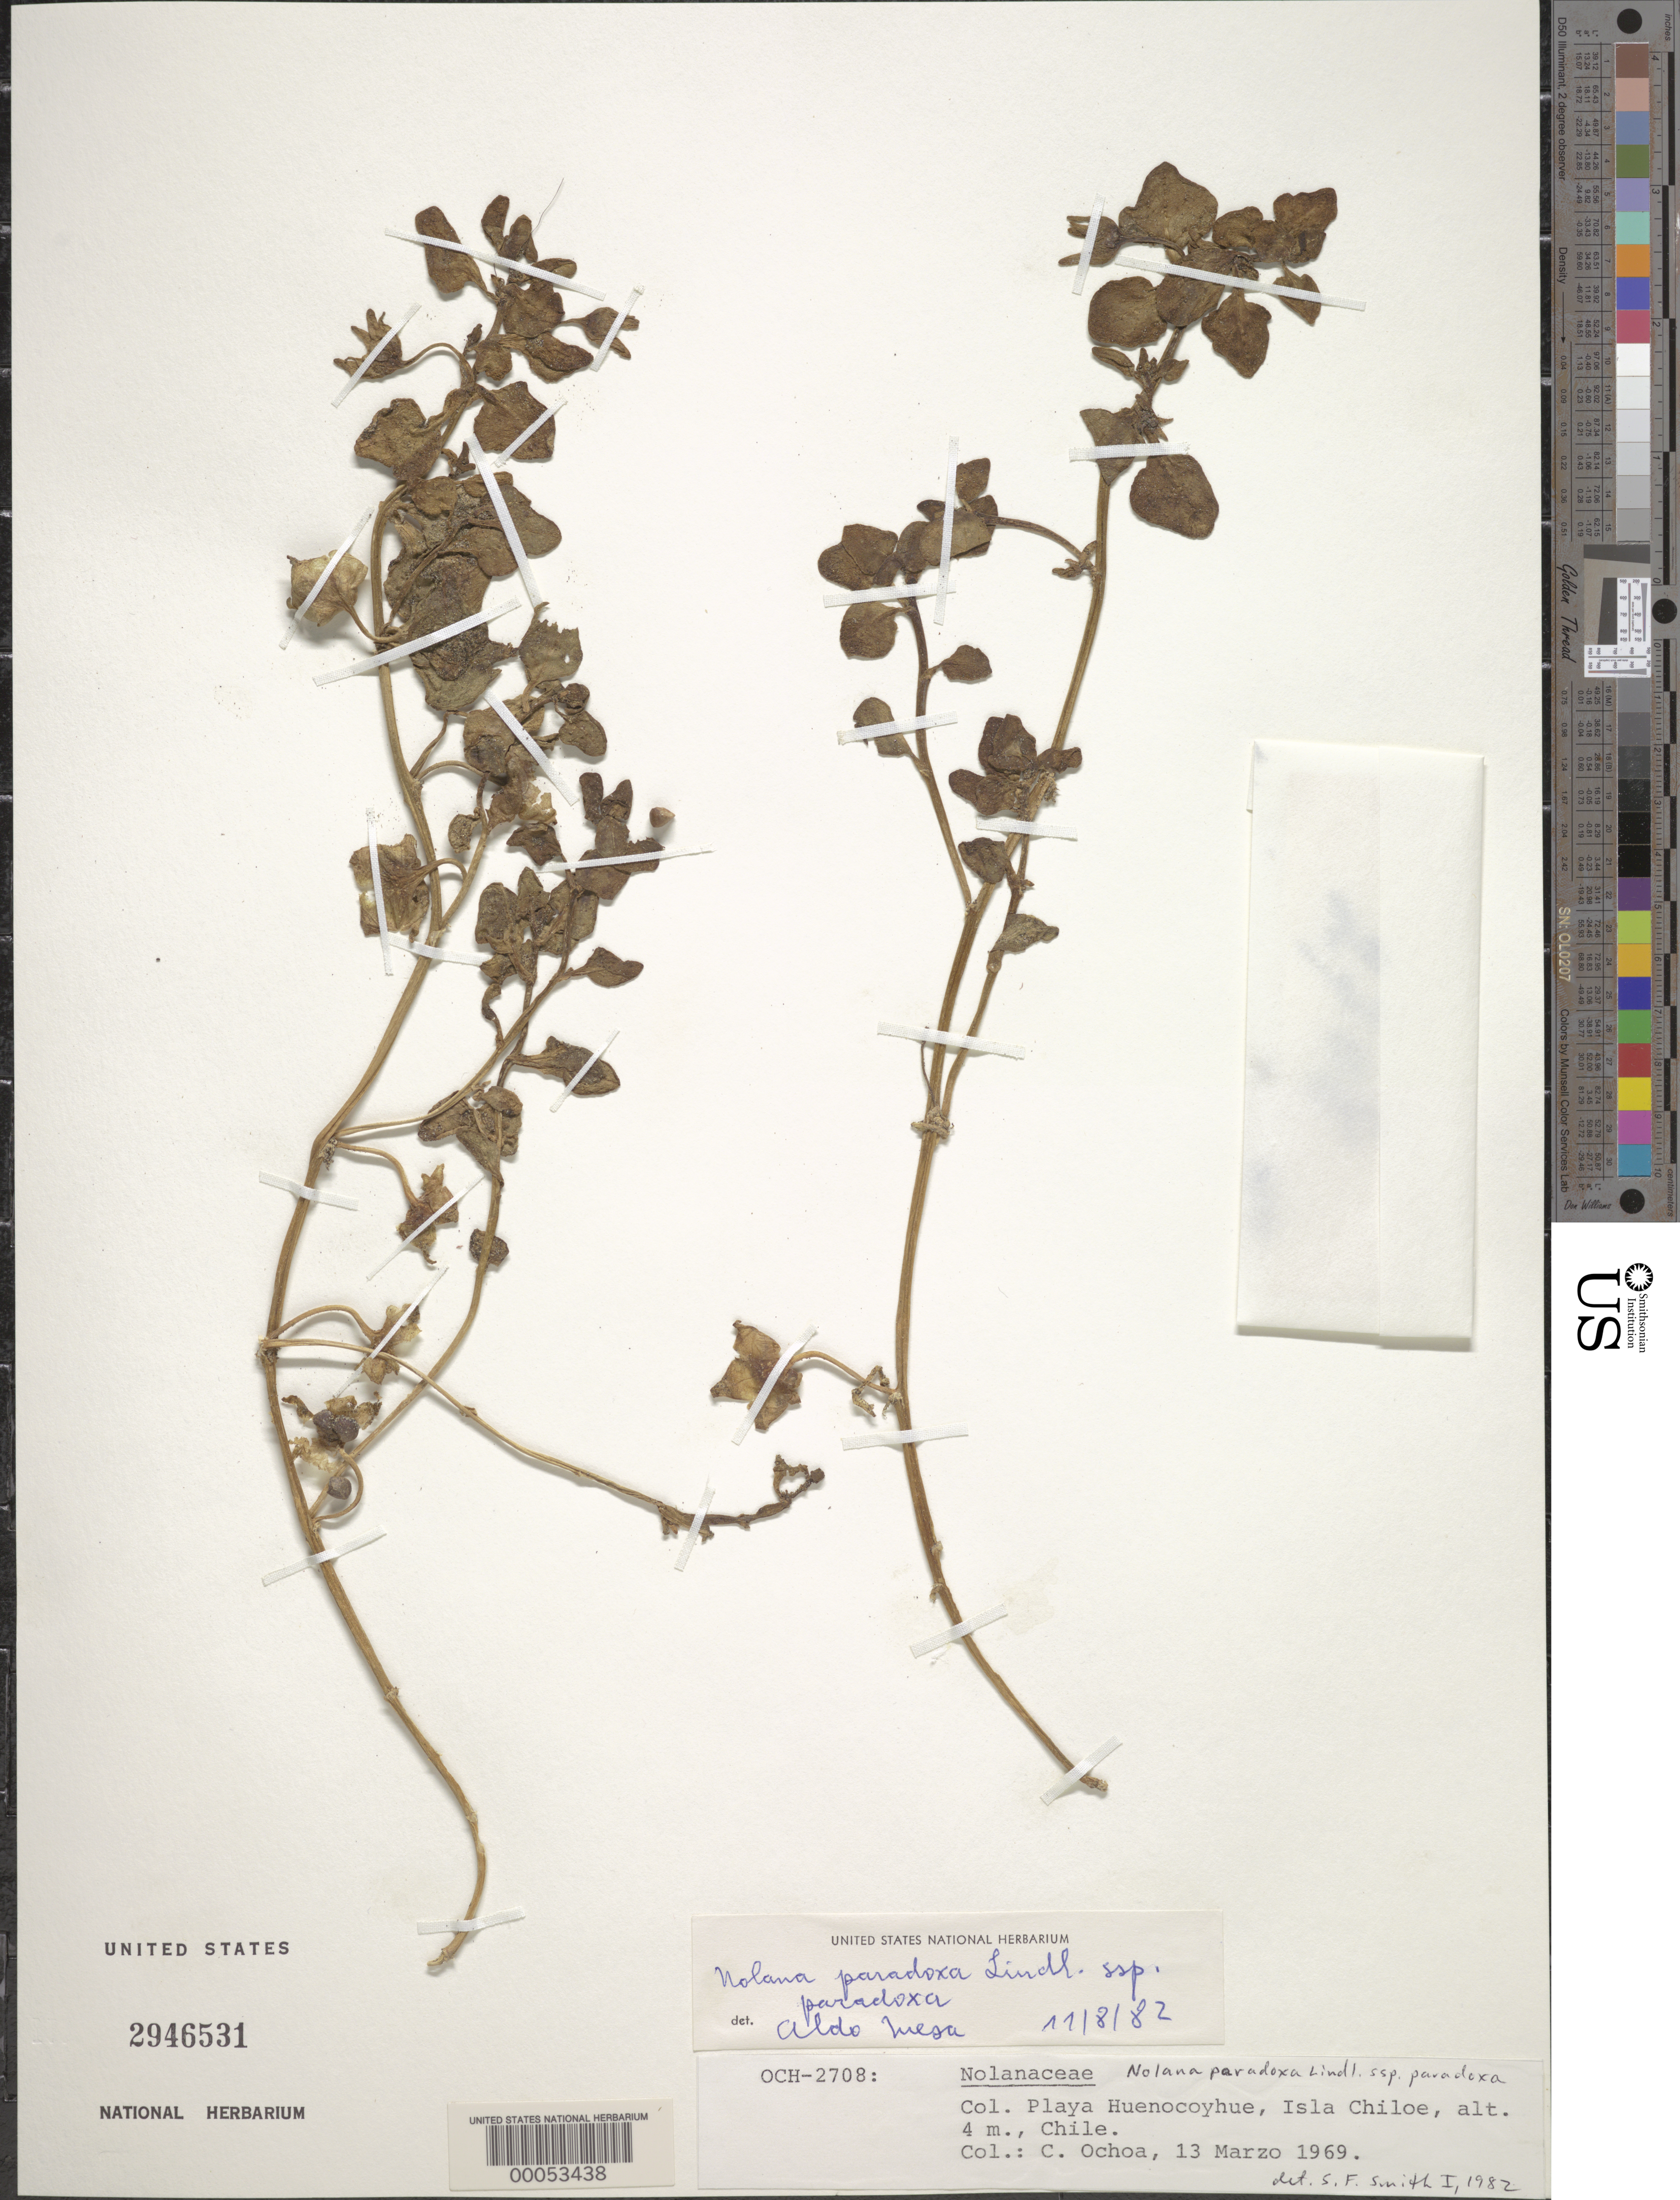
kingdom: Plantae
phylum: Tracheophyta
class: Magnoliopsida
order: Solanales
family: Solanaceae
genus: Nolana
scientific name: Nolana paradoxa subsp. paradoxa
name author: Lindl.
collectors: C. M. Ochoa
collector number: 2708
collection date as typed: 13 Mar 1969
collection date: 1969-03-13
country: Chile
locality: Playa huenocoyhue, isla chiloe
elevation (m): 4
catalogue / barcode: US 2946531